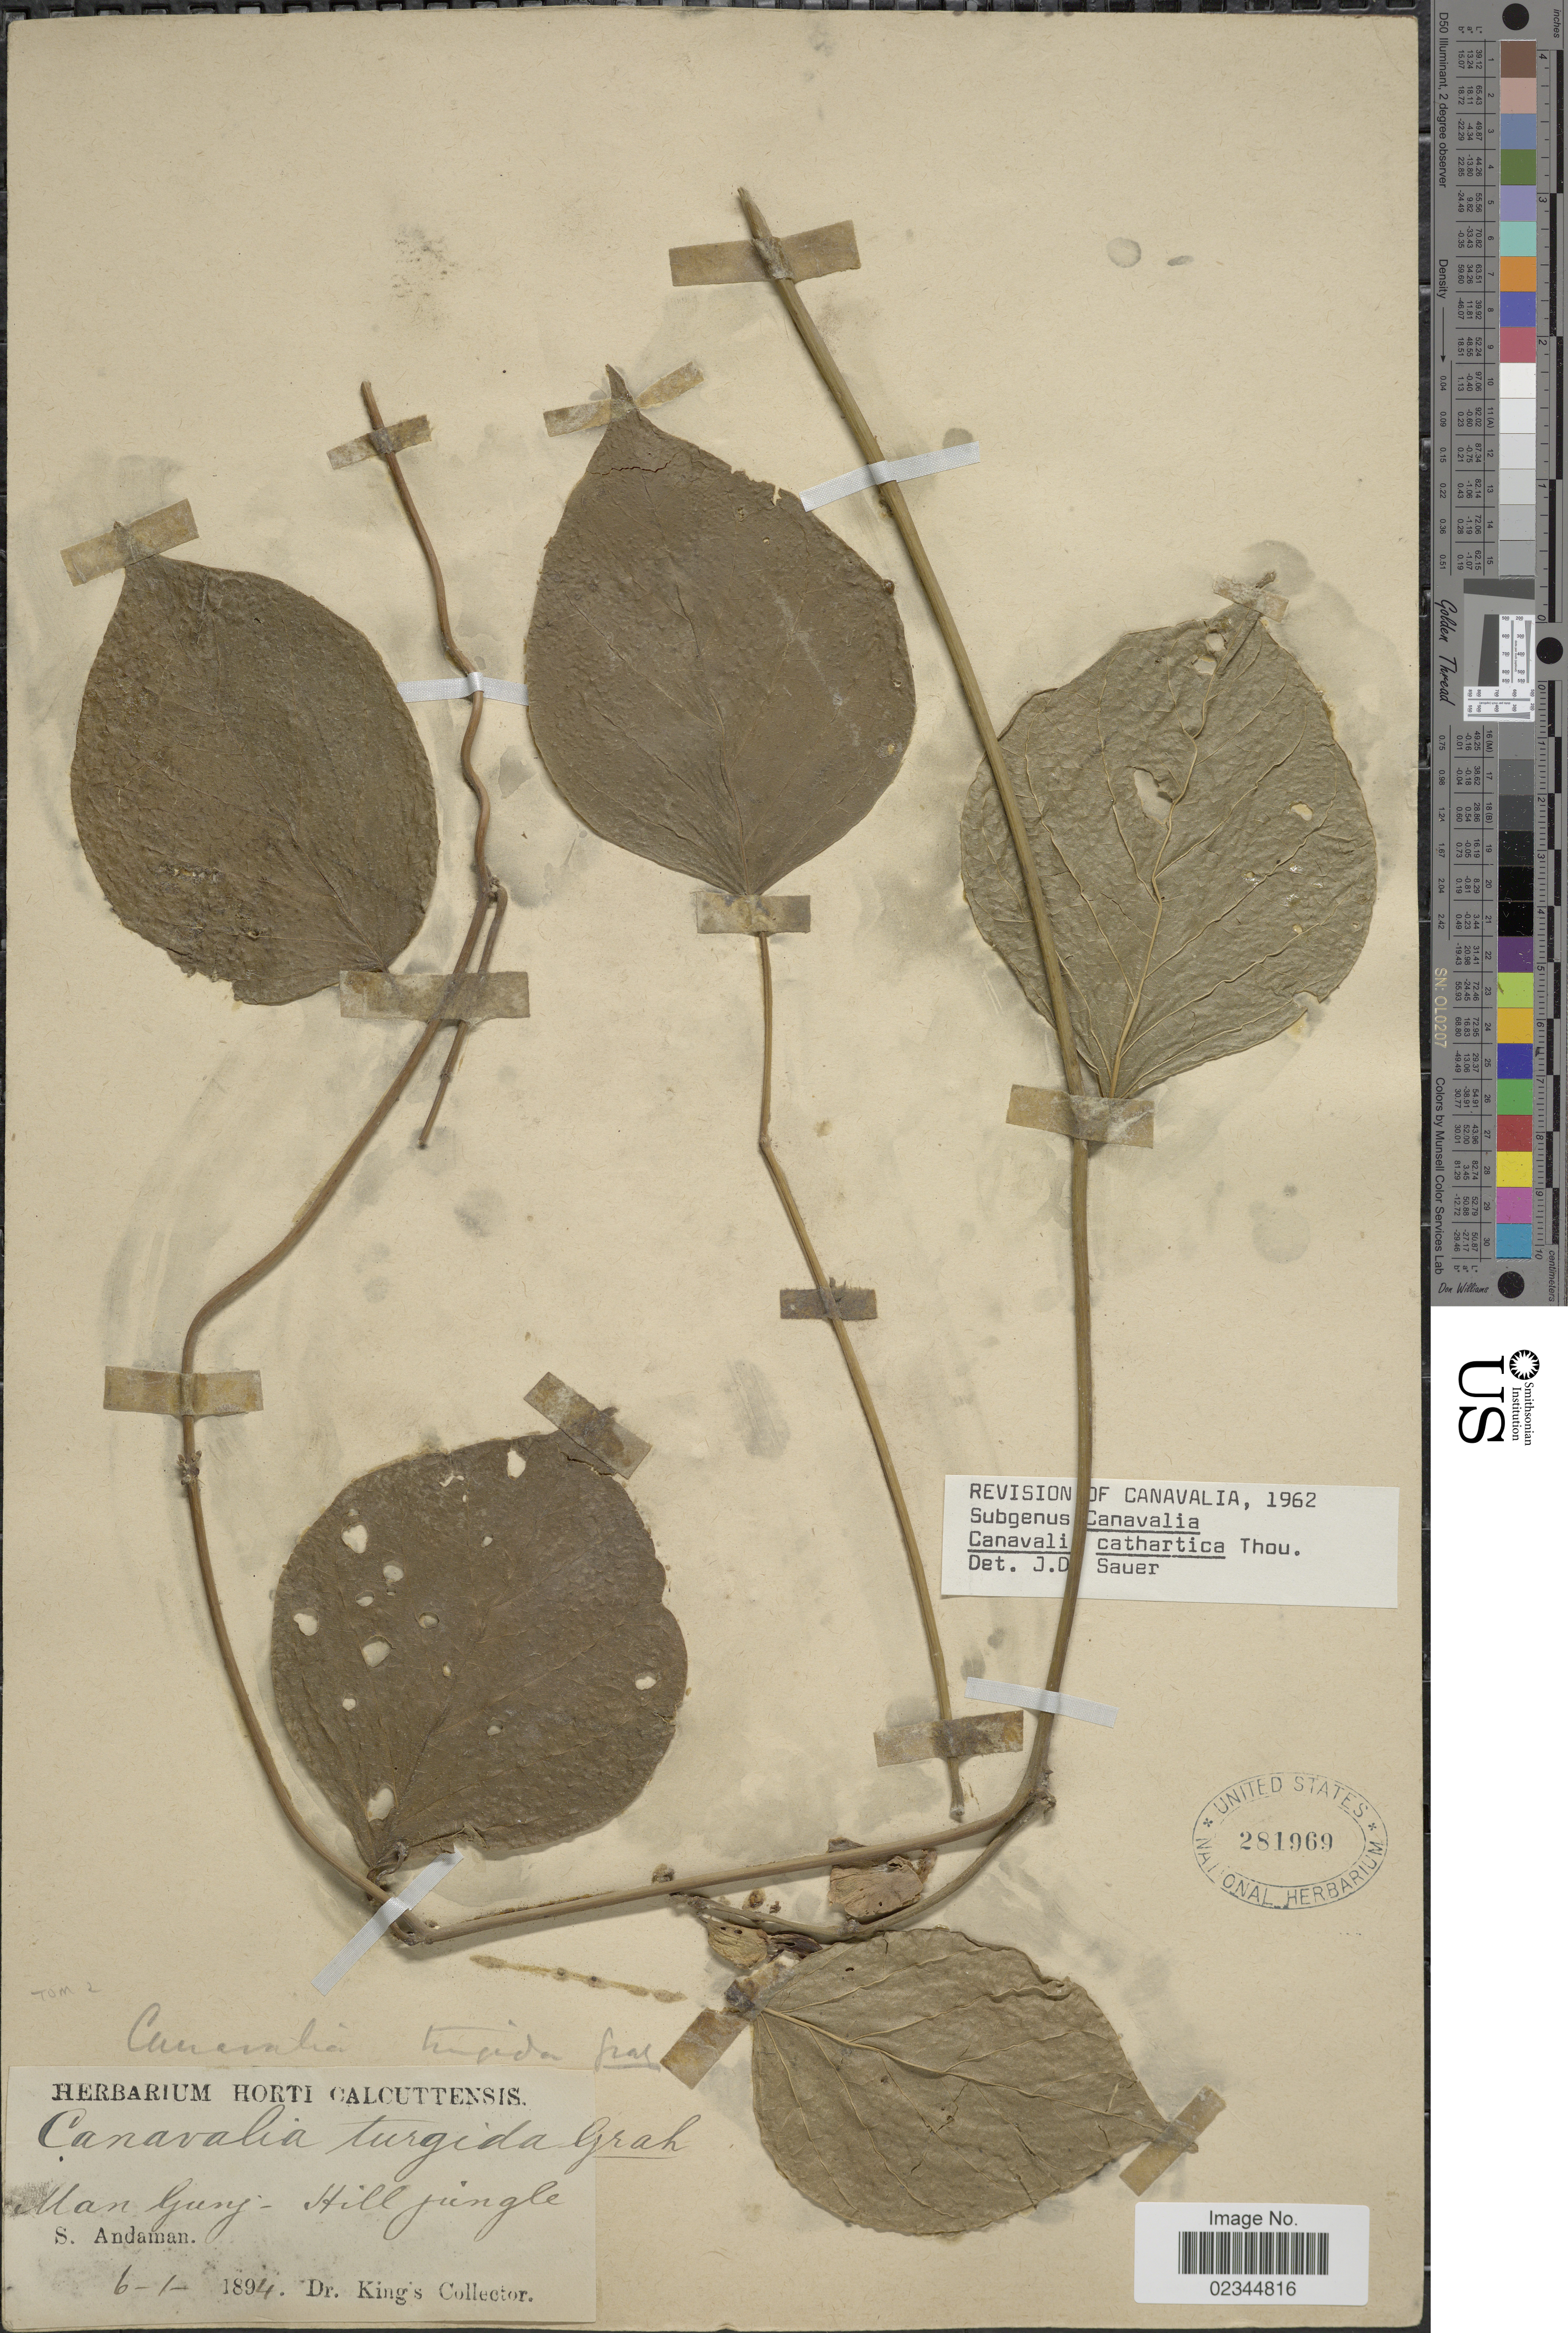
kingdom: Plantae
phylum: Tracheophyta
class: Magnoliopsida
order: Fabales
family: Fabaceae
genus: Canavalia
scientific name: Canavalia cathartica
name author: Thouars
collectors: Dr. King's collector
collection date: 1894-01-06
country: India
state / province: Andaman and Nicobar Islands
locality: S. Andaman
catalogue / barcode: US 281969